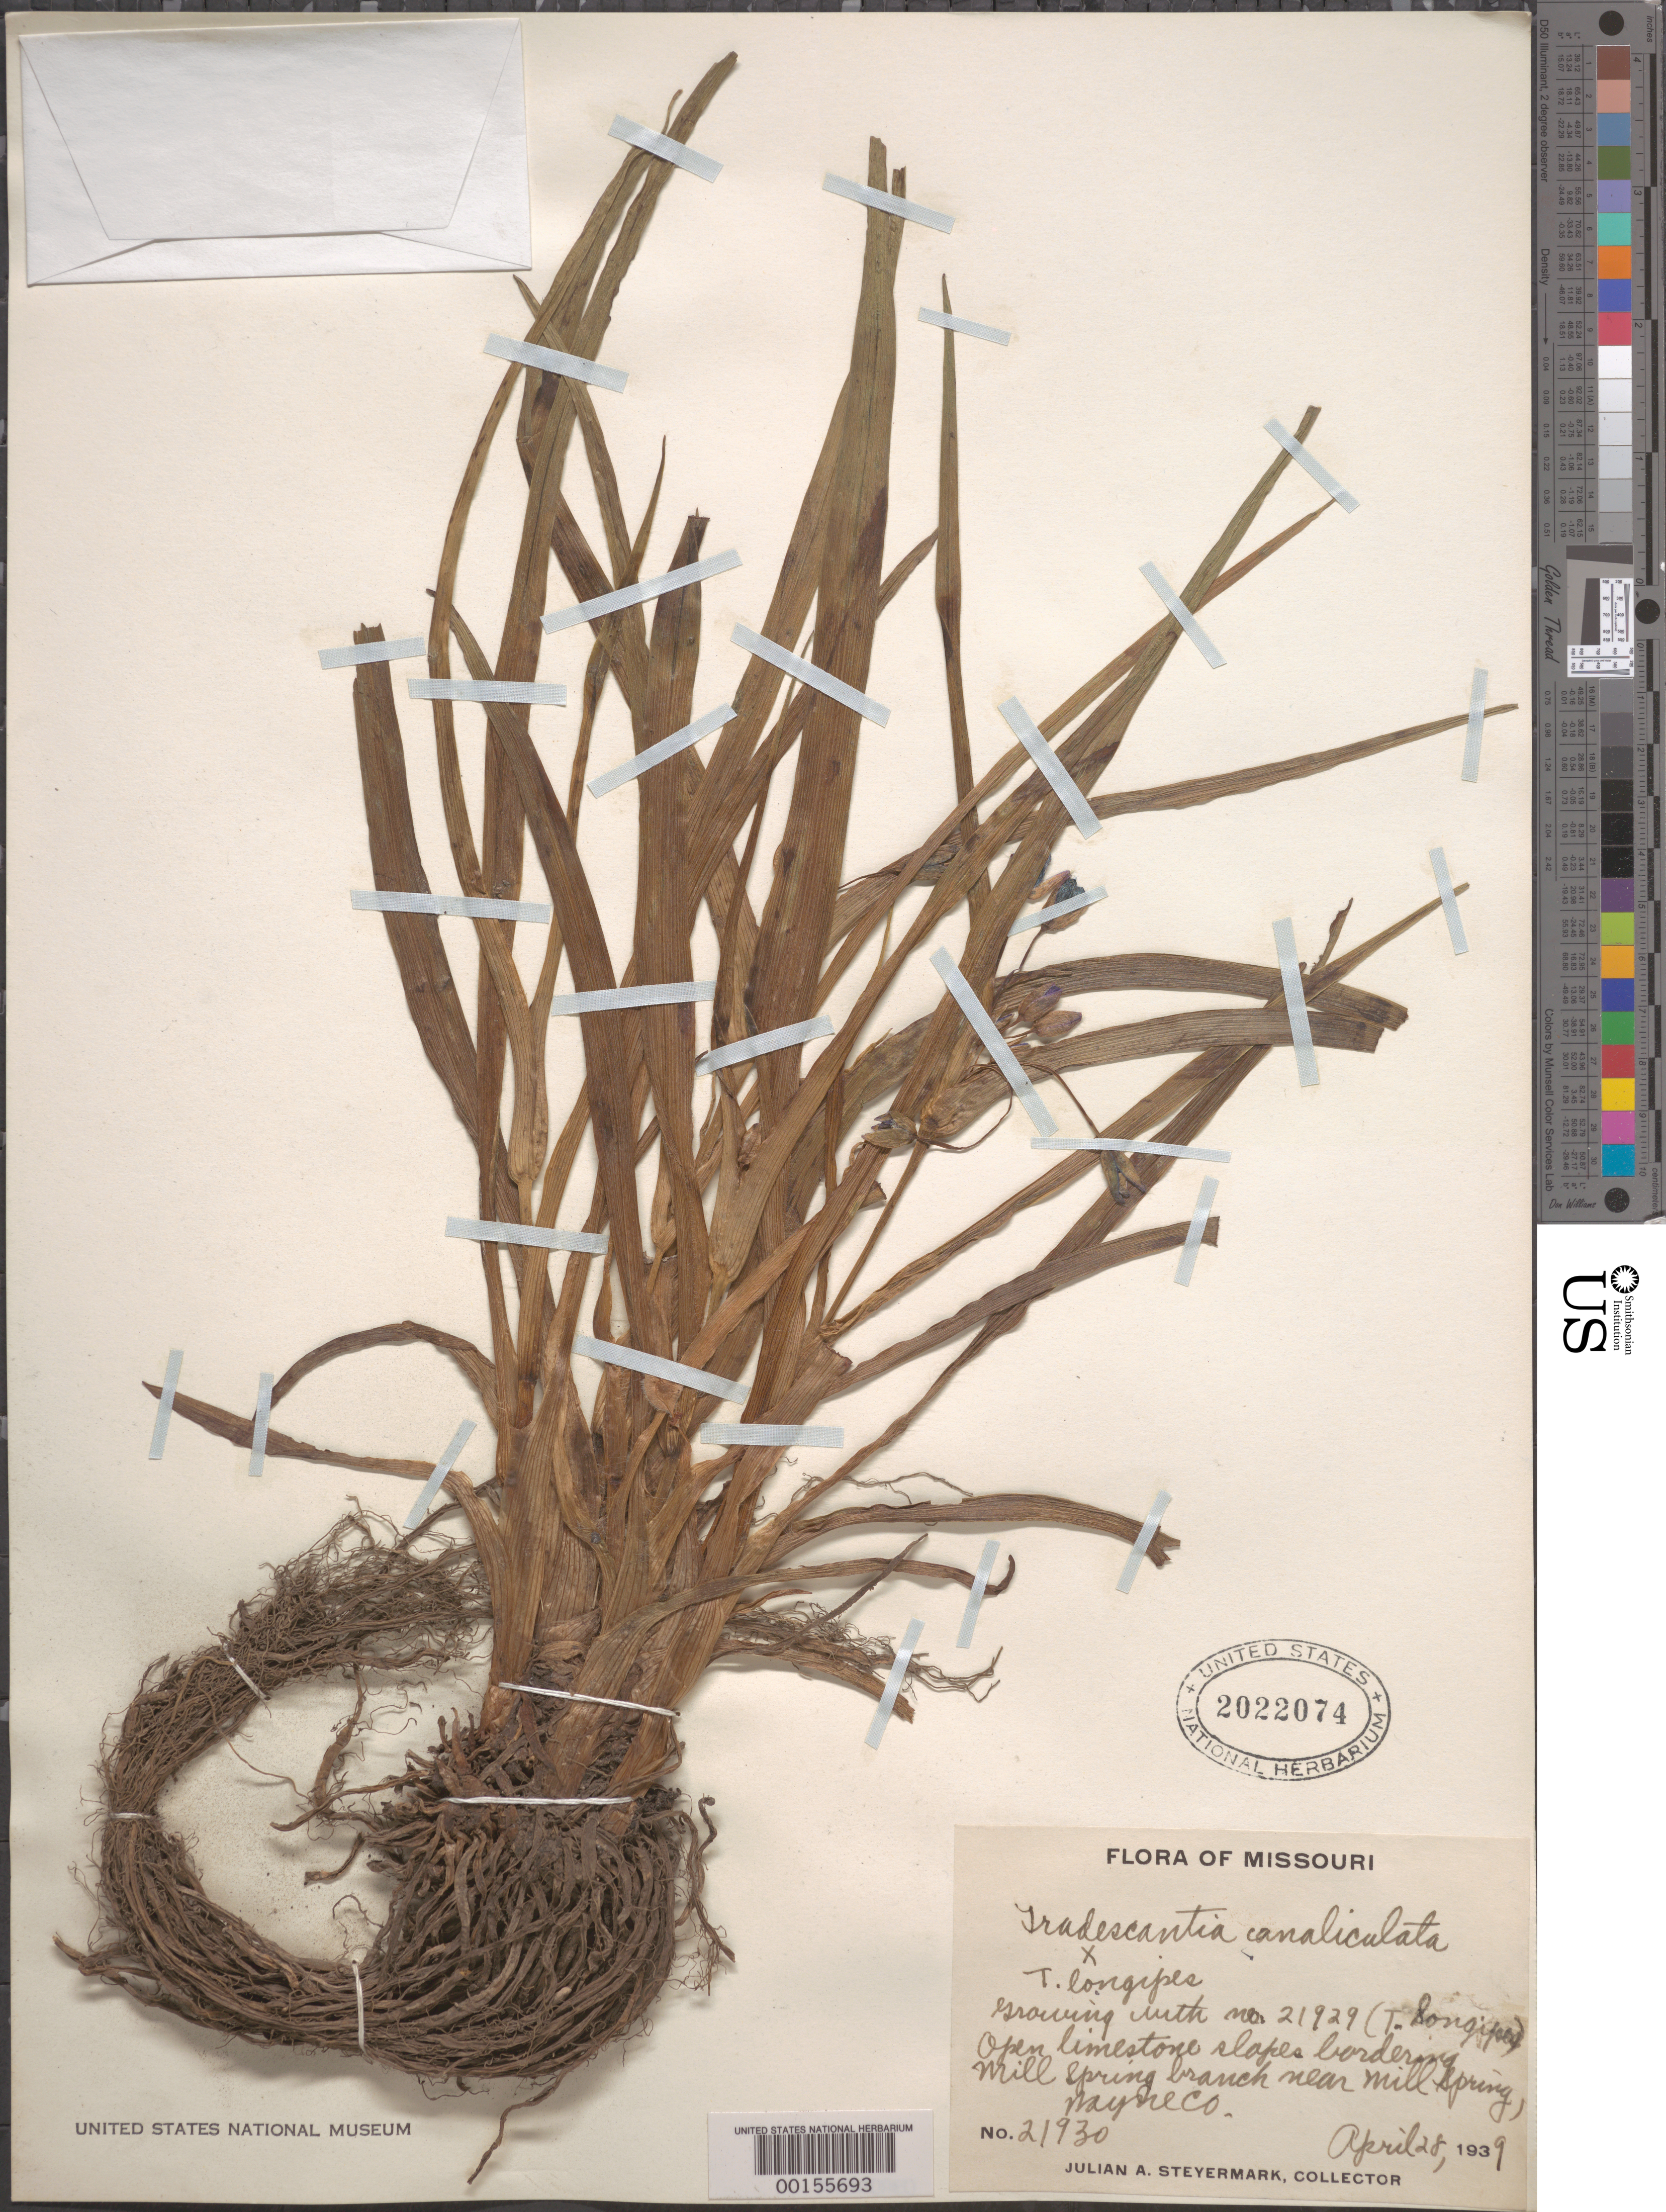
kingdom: Plantae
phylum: Tracheophyta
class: Liliopsida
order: Commelinales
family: Commelinaceae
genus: Tradescantia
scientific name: Tradescantia ohiensis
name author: Raf.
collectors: J. Steyermark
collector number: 21930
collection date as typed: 28 Apr 1939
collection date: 1939-04-28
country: United States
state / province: Missouri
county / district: Wayne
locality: Near mill spring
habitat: Open limestone slopes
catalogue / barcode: US 2022074